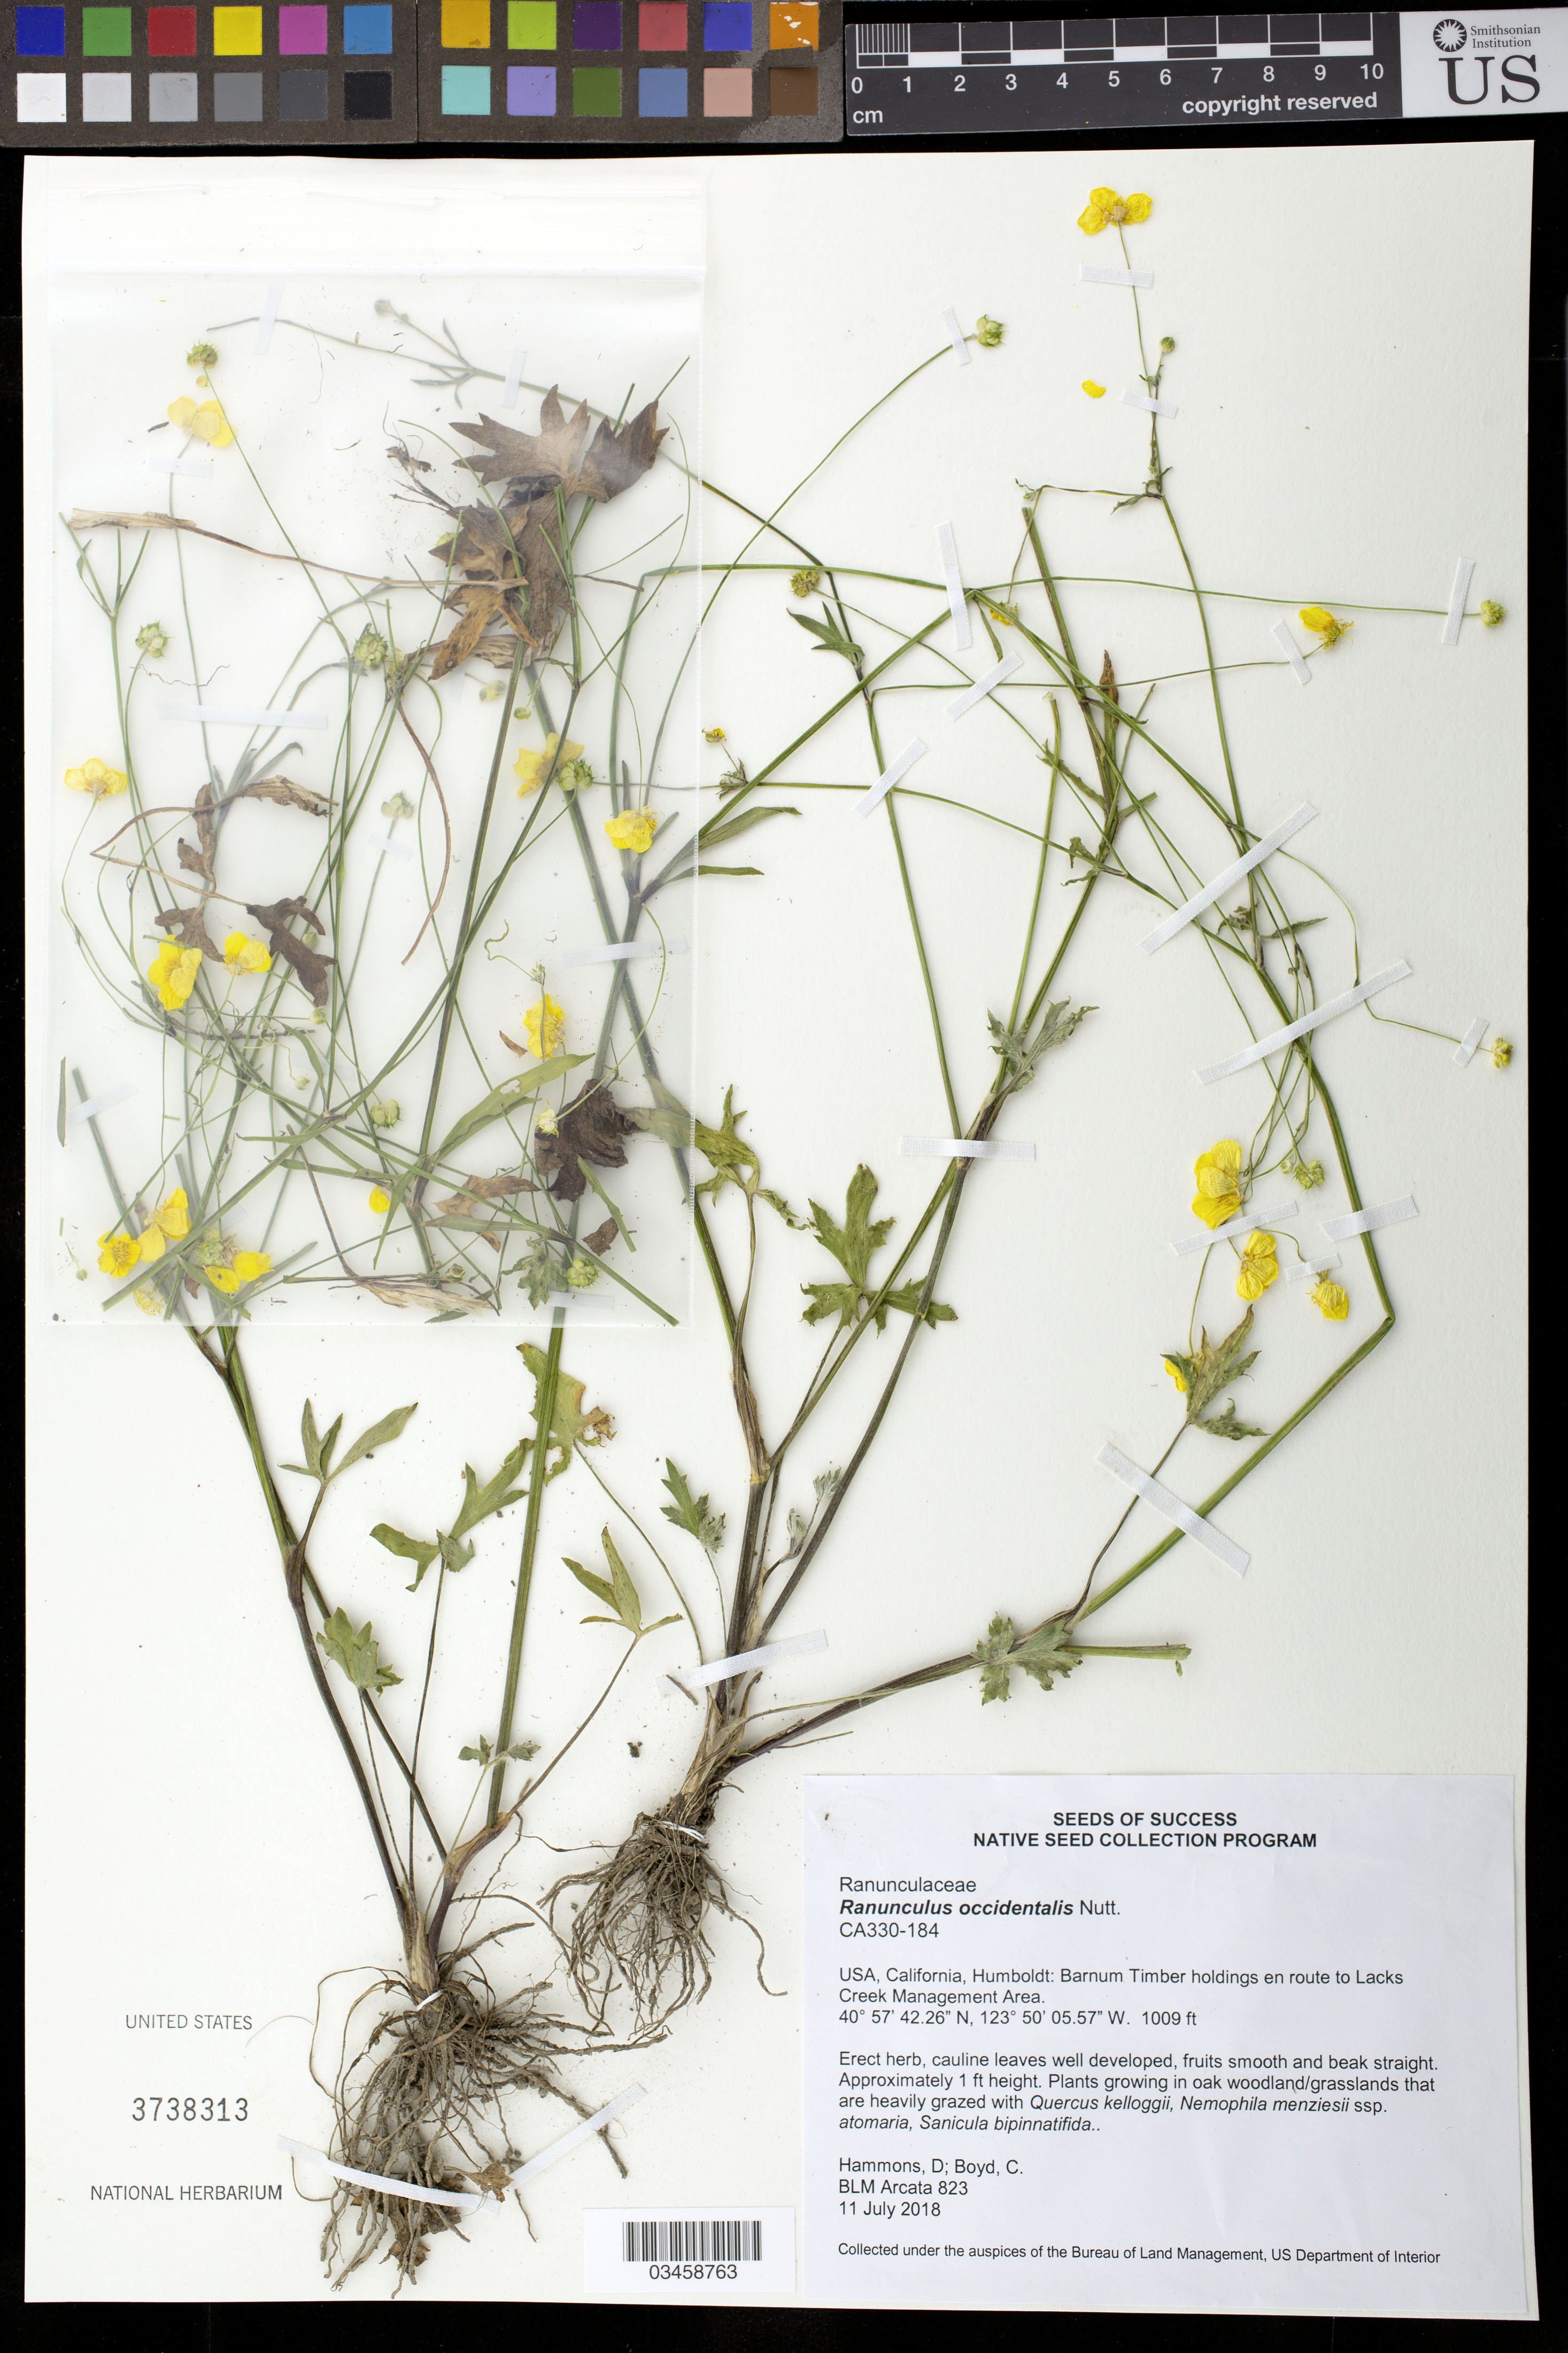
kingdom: Plantae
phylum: Tracheophyta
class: Magnoliopsida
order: Ranunculales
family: Ranunculaceae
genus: Ranunculus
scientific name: Ranunculus occidentalis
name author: Nutt.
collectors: D. Hammons & C. Boyd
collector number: CA330-184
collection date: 2018-06-11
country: United States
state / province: California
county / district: Humboldt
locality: Barnum Timber holdings en route to Lacks Creek Management Area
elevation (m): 308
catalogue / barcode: US 3738313